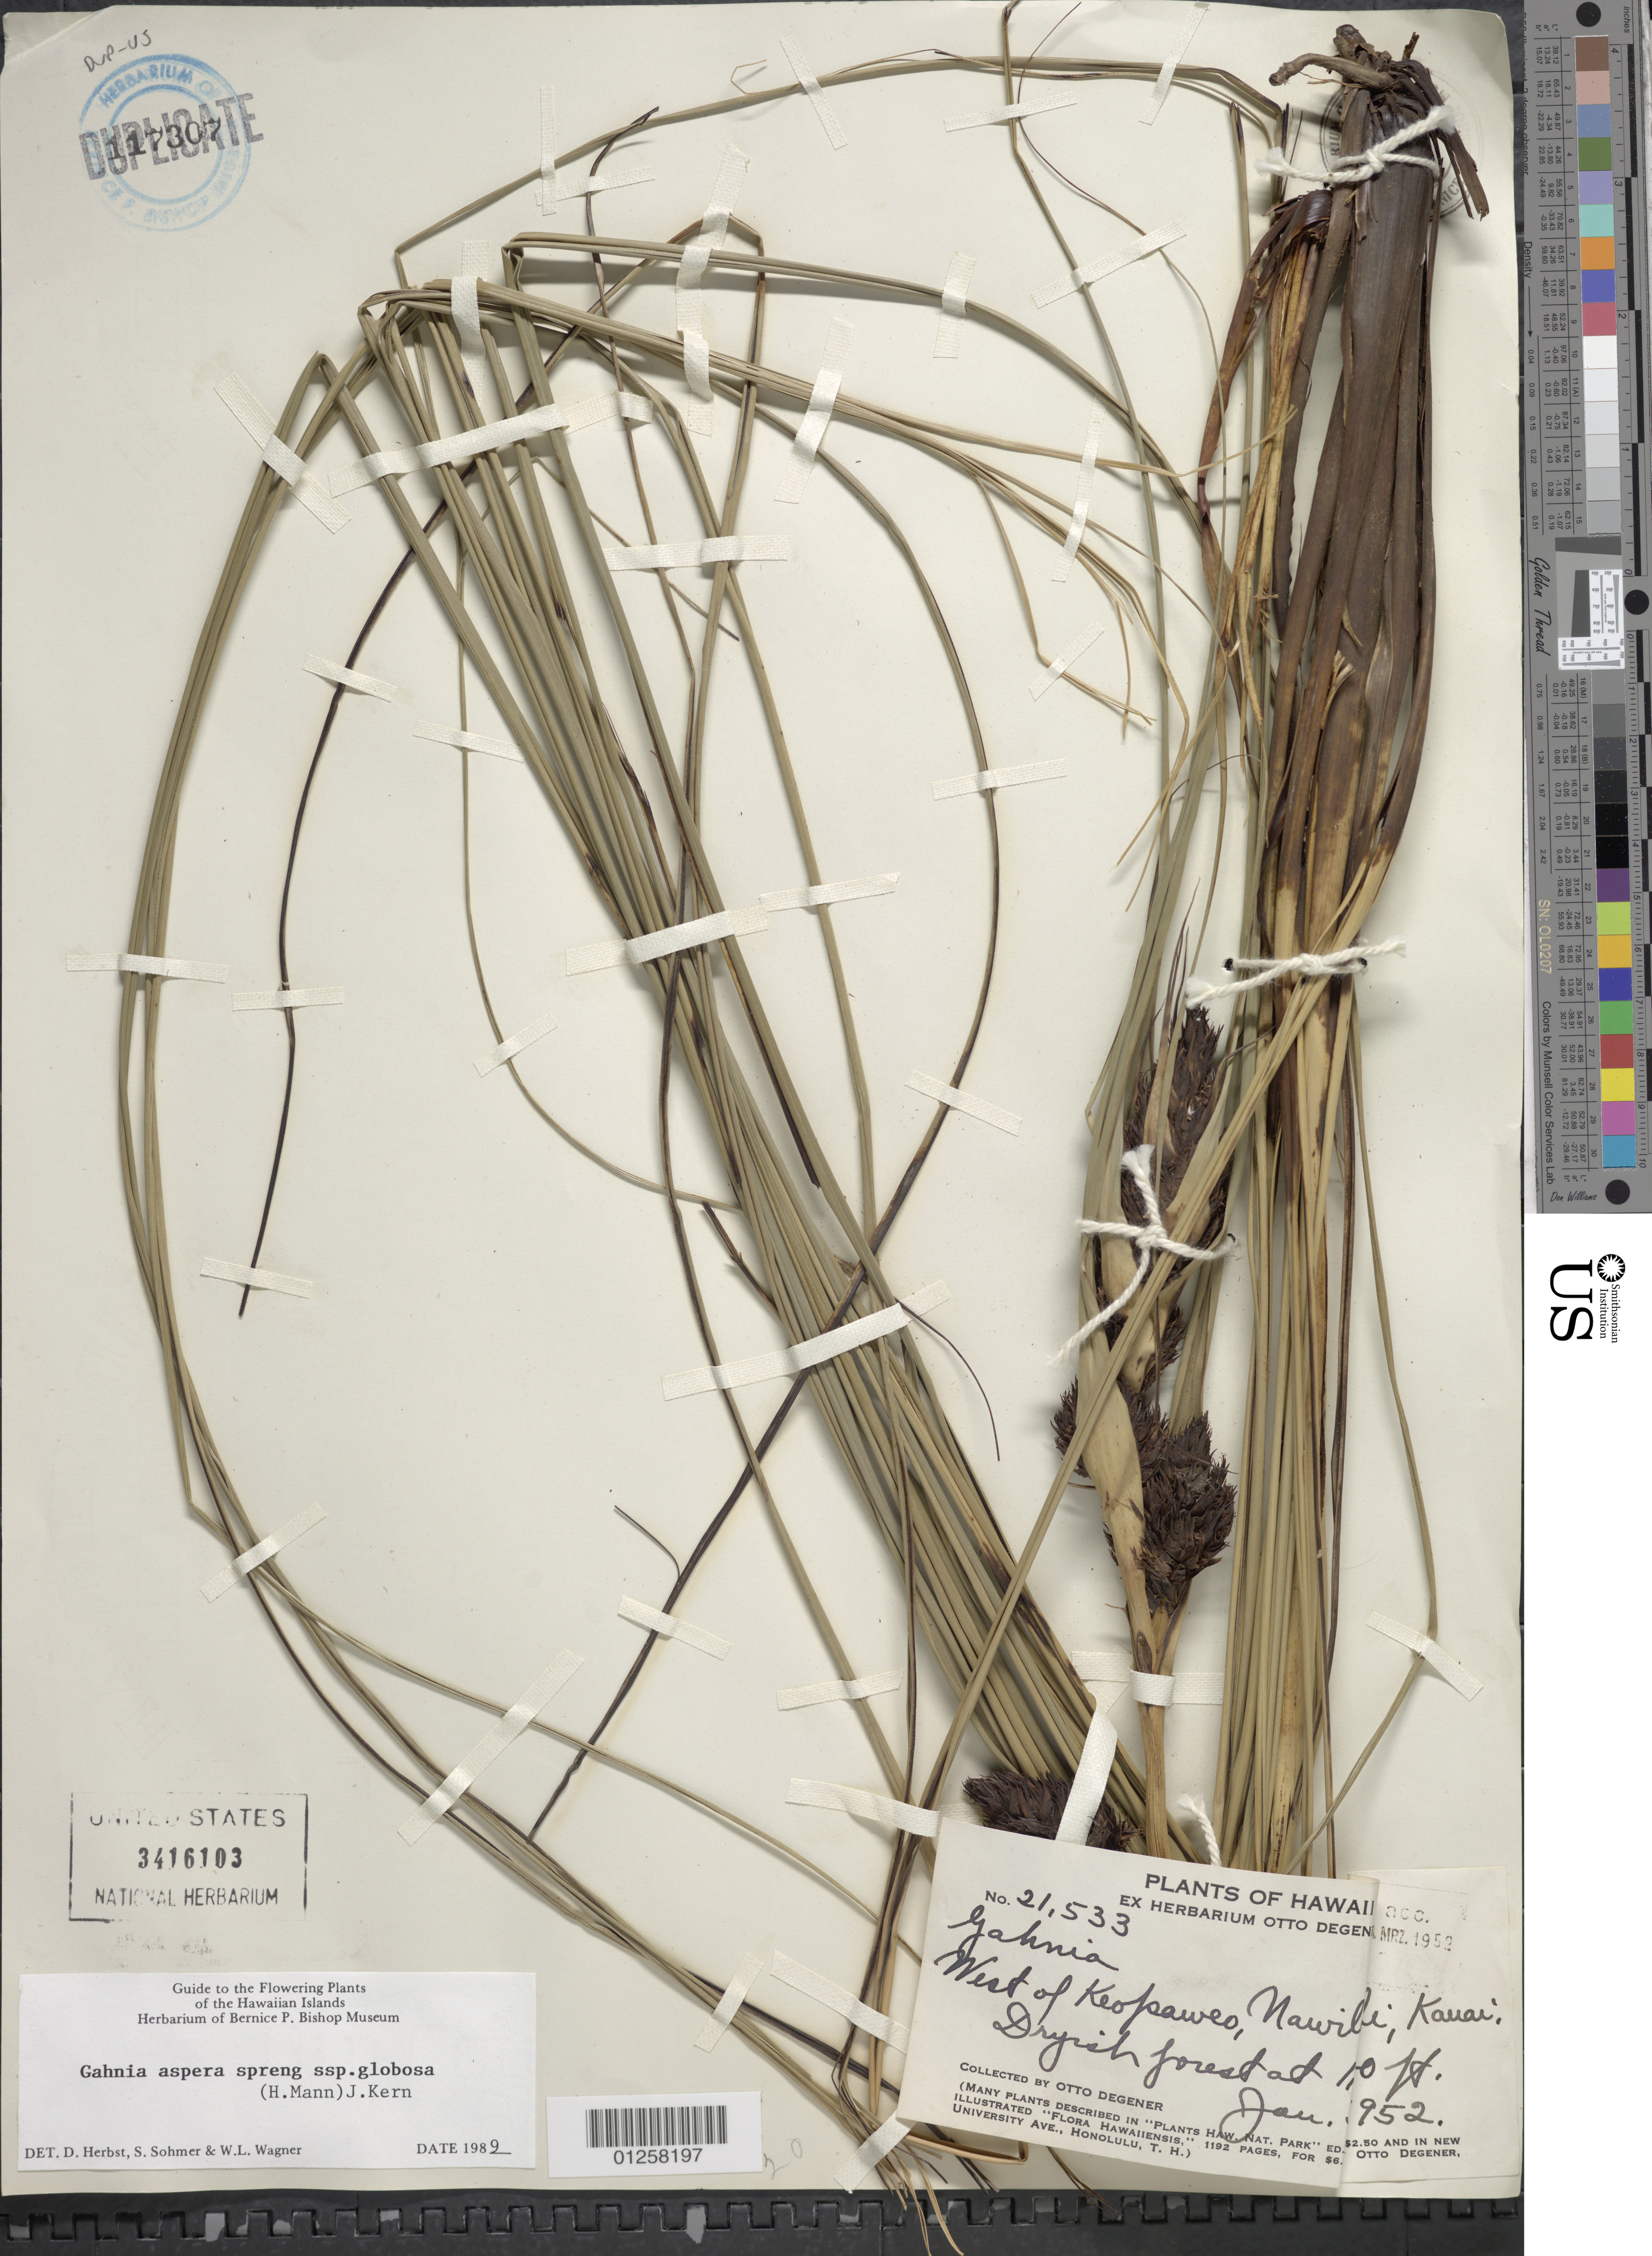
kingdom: Plantae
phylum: Tracheophyta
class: Liliopsida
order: Poales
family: Cyperaceae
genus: Gahnia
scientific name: Gahnia aspera subsp. globosa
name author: (H. Mann) J. Kern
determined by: Herbst, D. R.; Sohmer, S. H.; Wagner, W. L.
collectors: O. Degener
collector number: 21533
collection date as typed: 5 Jan 1952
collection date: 1952-01-05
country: United States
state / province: Hawaii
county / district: Kauai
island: Kaua'i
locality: West slope of Keopaweo, Nawiliwili.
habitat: Dryish forest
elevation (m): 366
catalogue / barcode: US 3416103